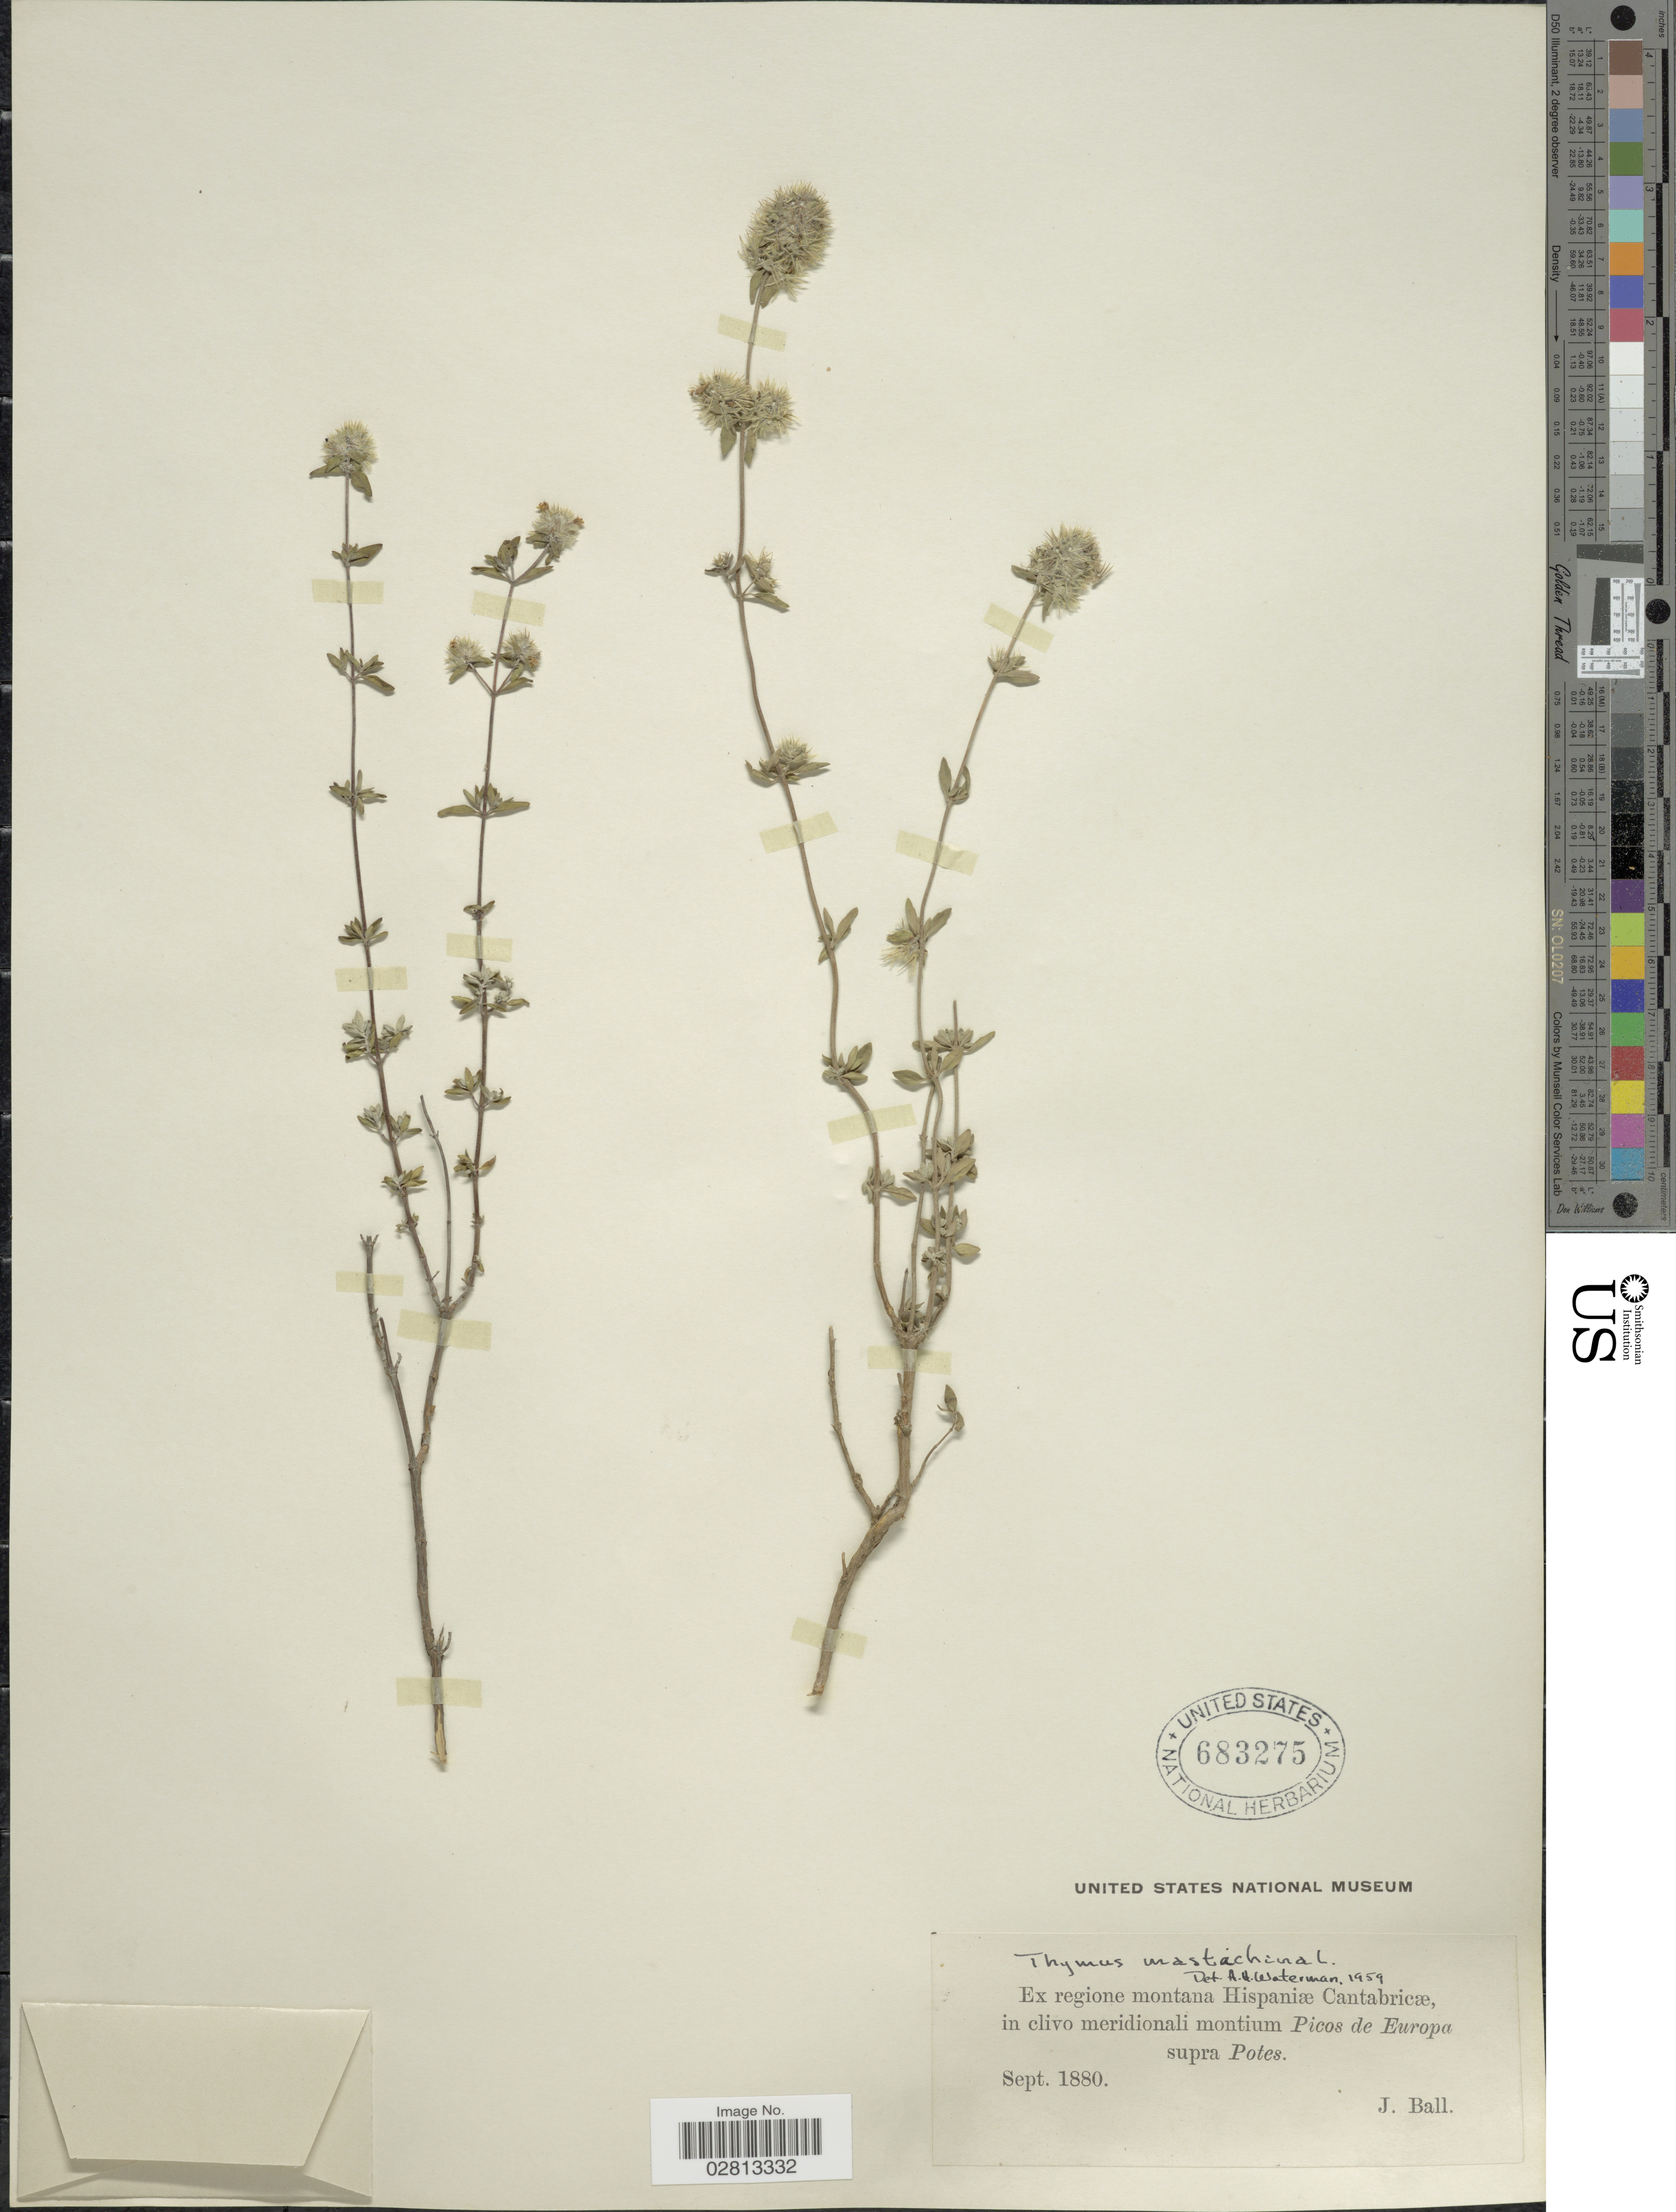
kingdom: Plantae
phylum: Tracheophyta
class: Magnoliopsida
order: Lamiales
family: Lamiaceae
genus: Thymus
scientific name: Thymus mastichina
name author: L.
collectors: J. Ball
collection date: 1880-09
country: Spain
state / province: Cantabria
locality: Ex regione montana Hispaniæ Cantabricæ, in clivo meridionali montium Picos de Europa supra Potes.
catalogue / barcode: US 683275